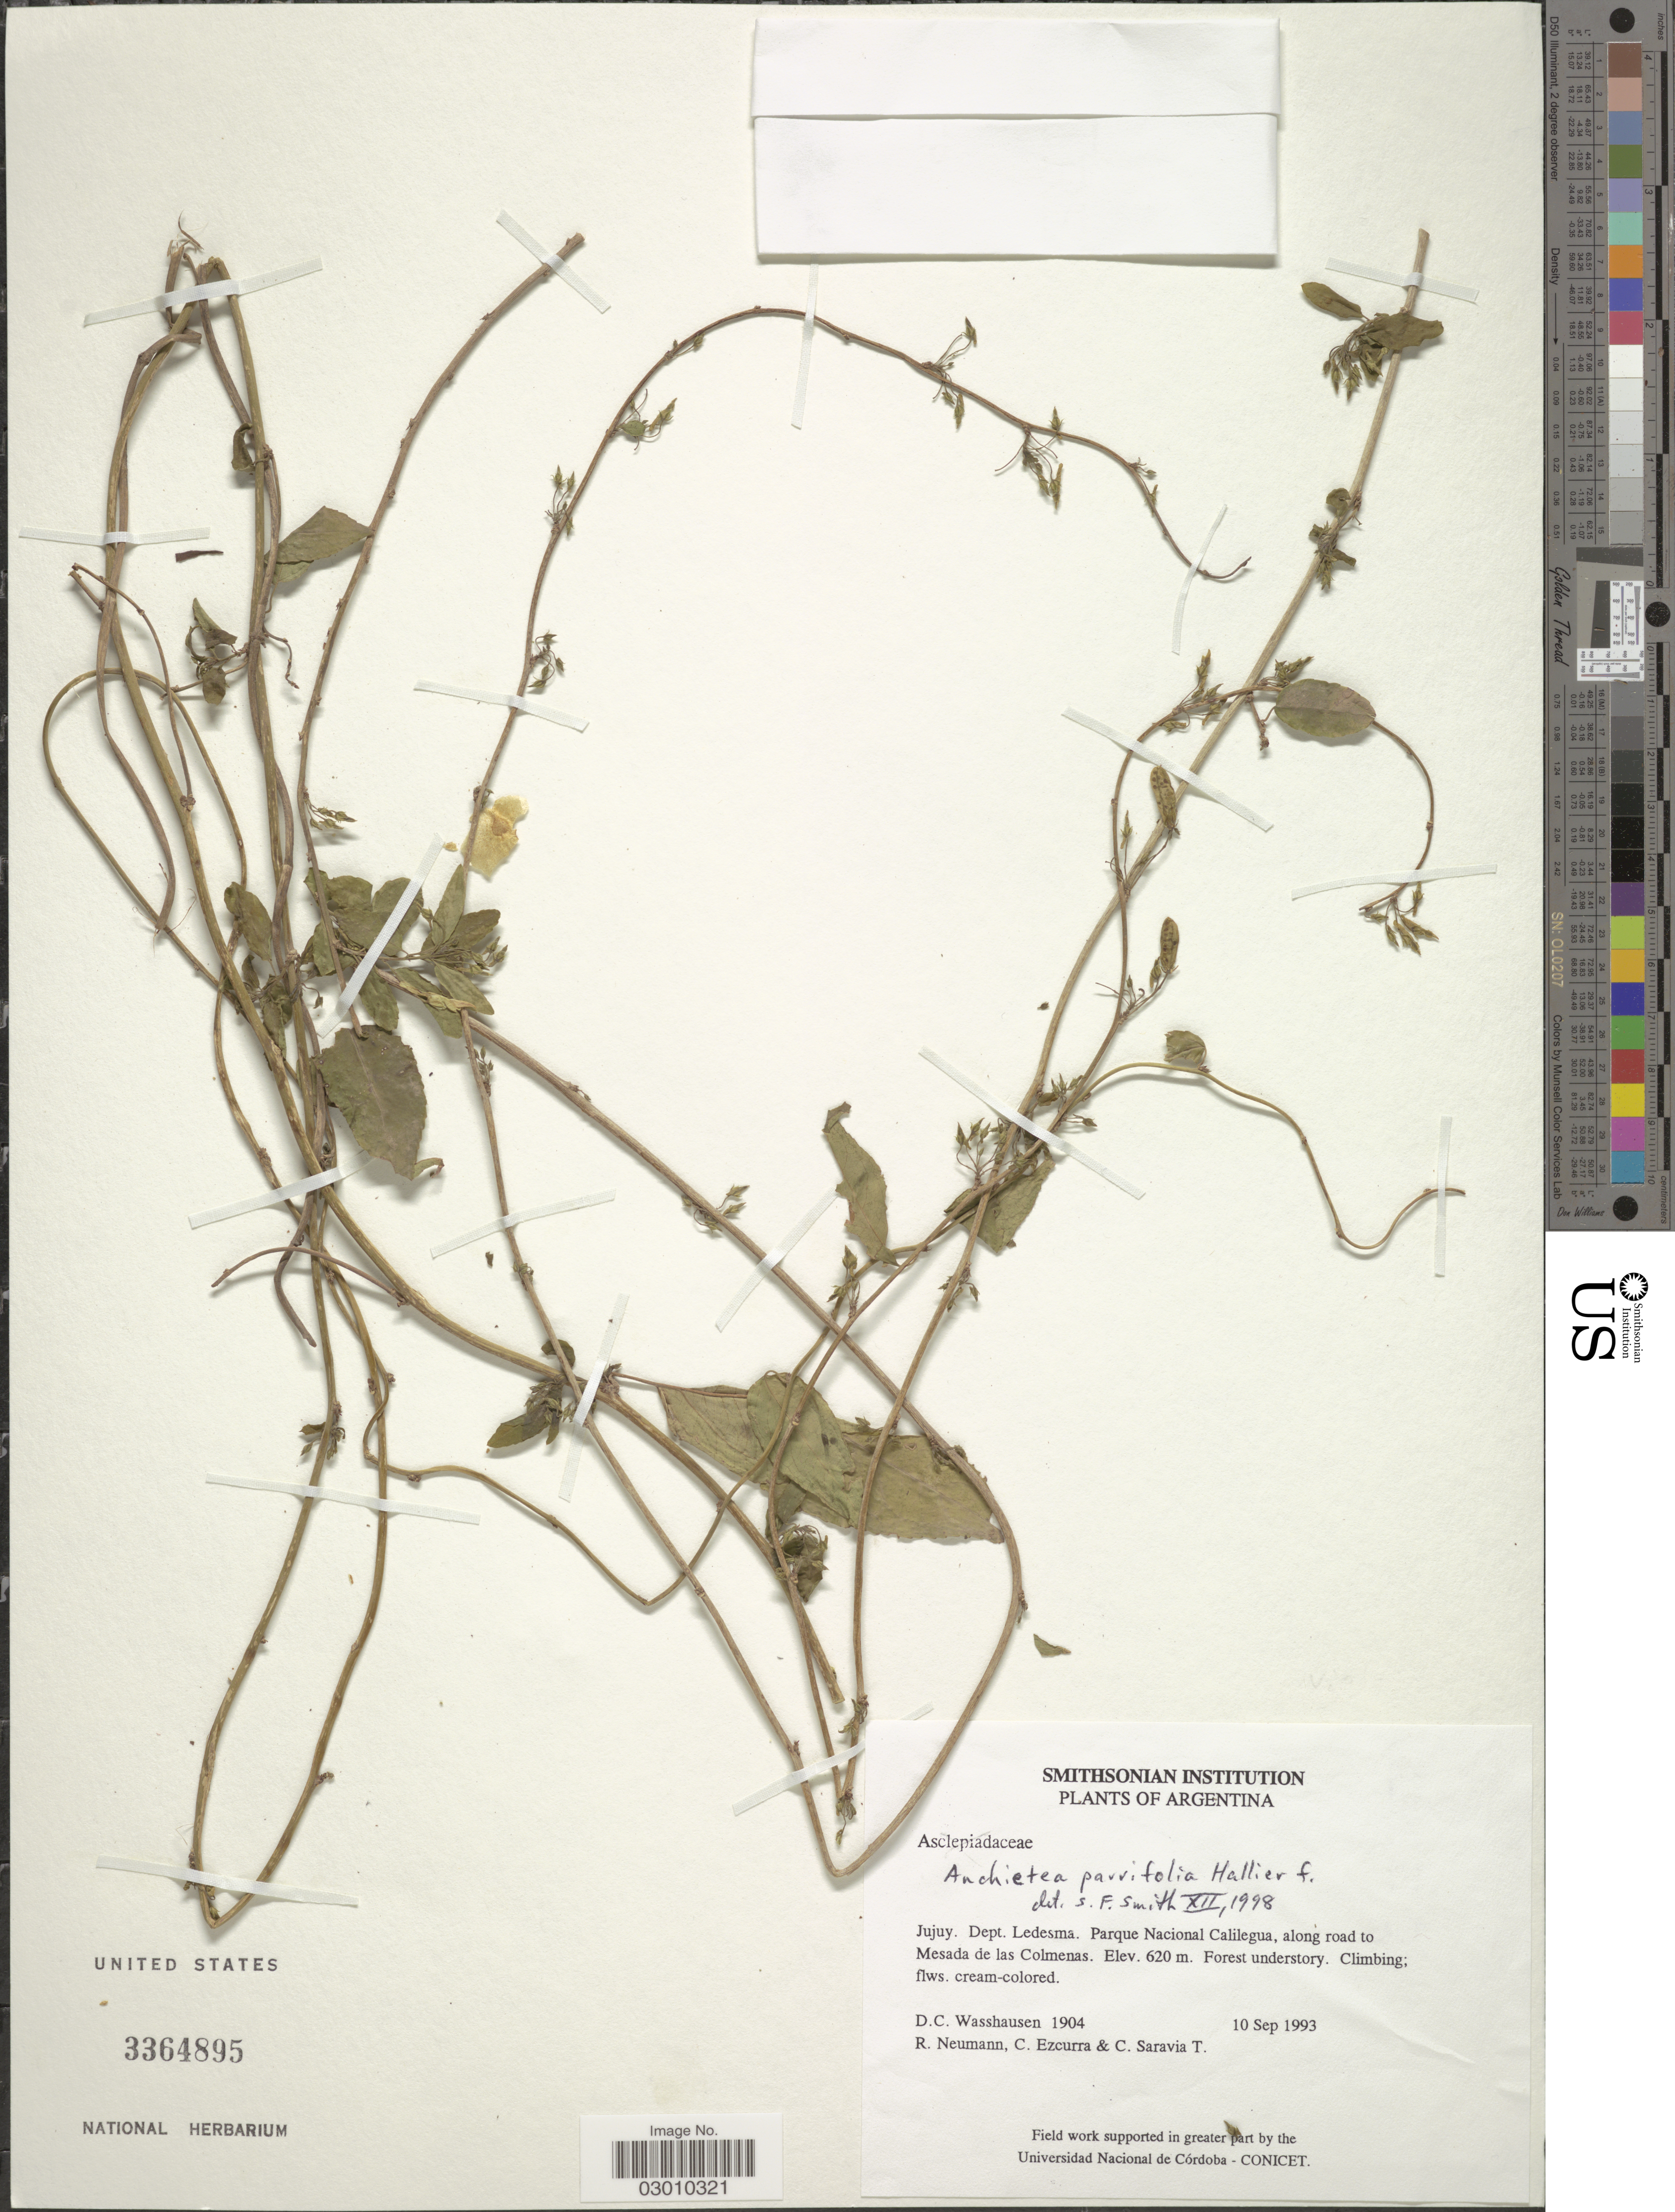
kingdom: Plantae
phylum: Tracheophyta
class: Magnoliopsida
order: Malpighiales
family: Violaceae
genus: Anchietea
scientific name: Anchietea pyrifolia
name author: (Mart.) G. Don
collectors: D. C. Wasshausen, R. Neumann, C. Ezcurra & C. Saravia T.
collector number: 1904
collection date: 1993-09-10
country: Argentina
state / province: Jujuy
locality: Dept. Ledesma. Parque Nacional Calilegua, along road to Mesada de las Colmenas.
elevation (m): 620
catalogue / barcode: US 3364895